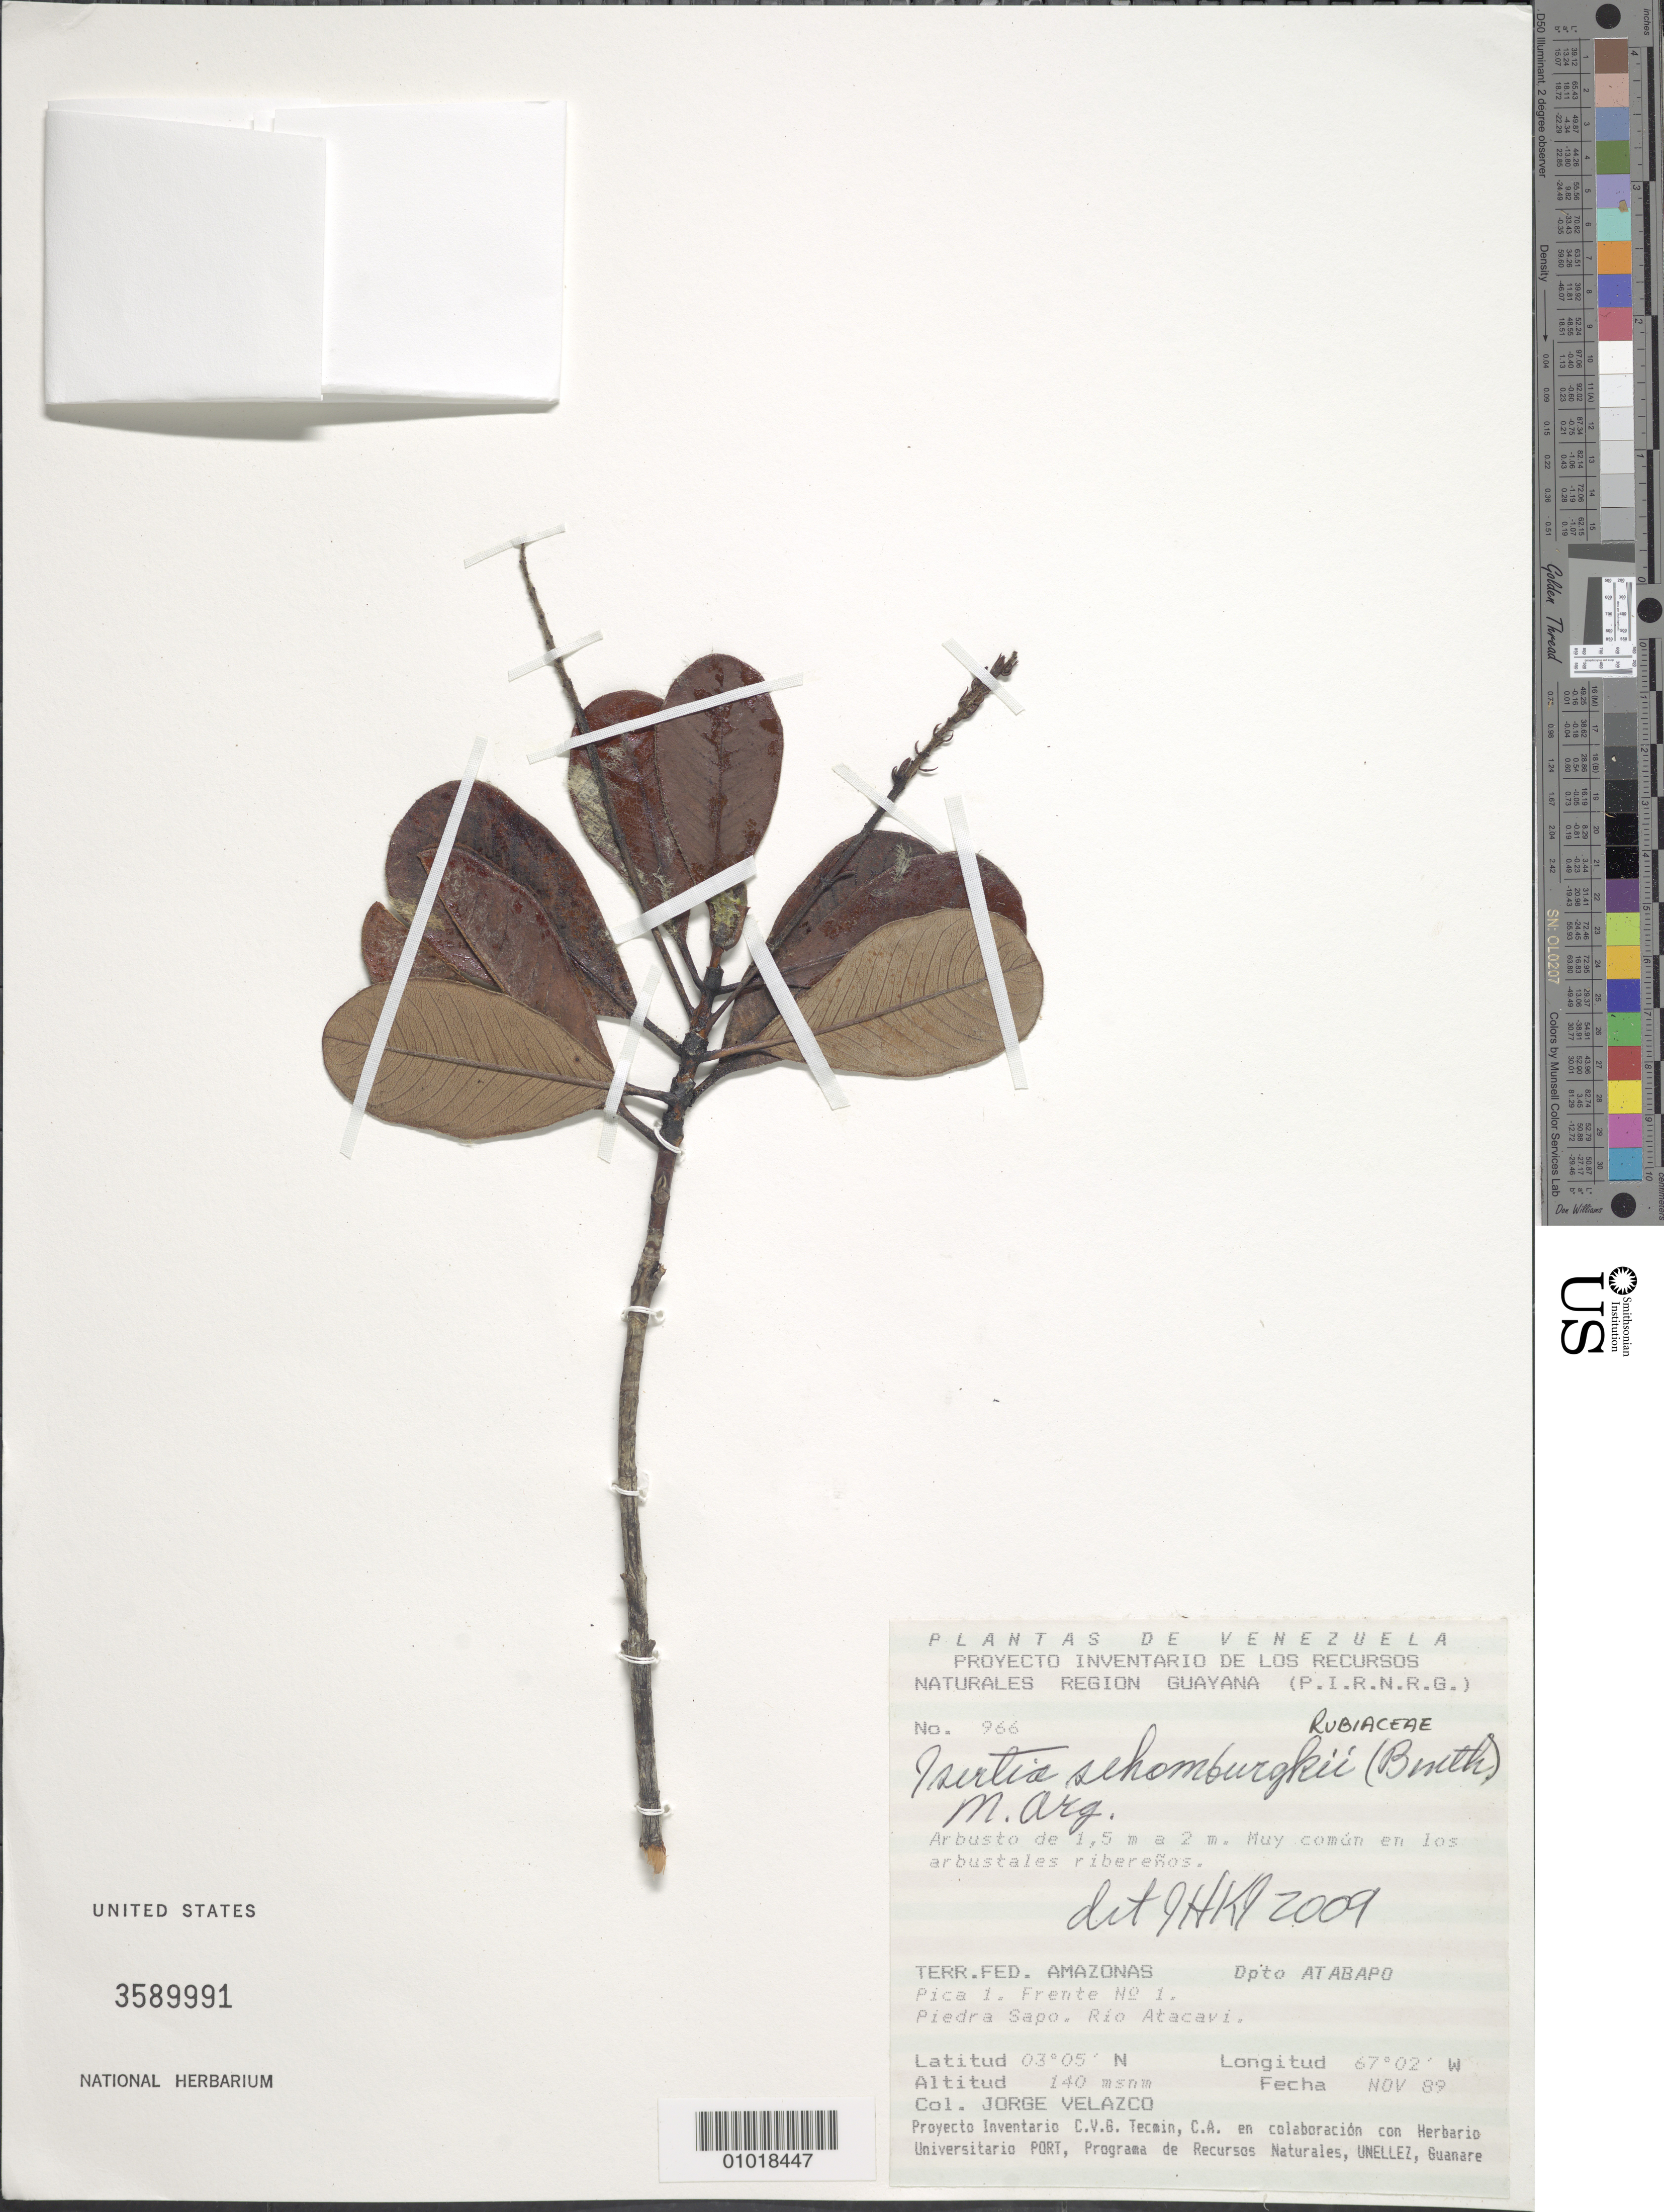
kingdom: Plantae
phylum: Tracheophyta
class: Magnoliopsida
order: Gentianales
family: Rubiaceae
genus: Isertia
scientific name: Isertia schomburgkii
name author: (Benth.) Müll. Arg.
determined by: Kirkbride, J. H.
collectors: J. Velazco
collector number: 966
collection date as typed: Nov-89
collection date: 1989-11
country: Venezuela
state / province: Amazonas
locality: Dpto: At Abapo. Pica 1. Frente No.1. Piedra Sapo. Rio. Atacavi.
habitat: Arbustales riberenos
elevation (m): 140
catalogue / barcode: US 3589991